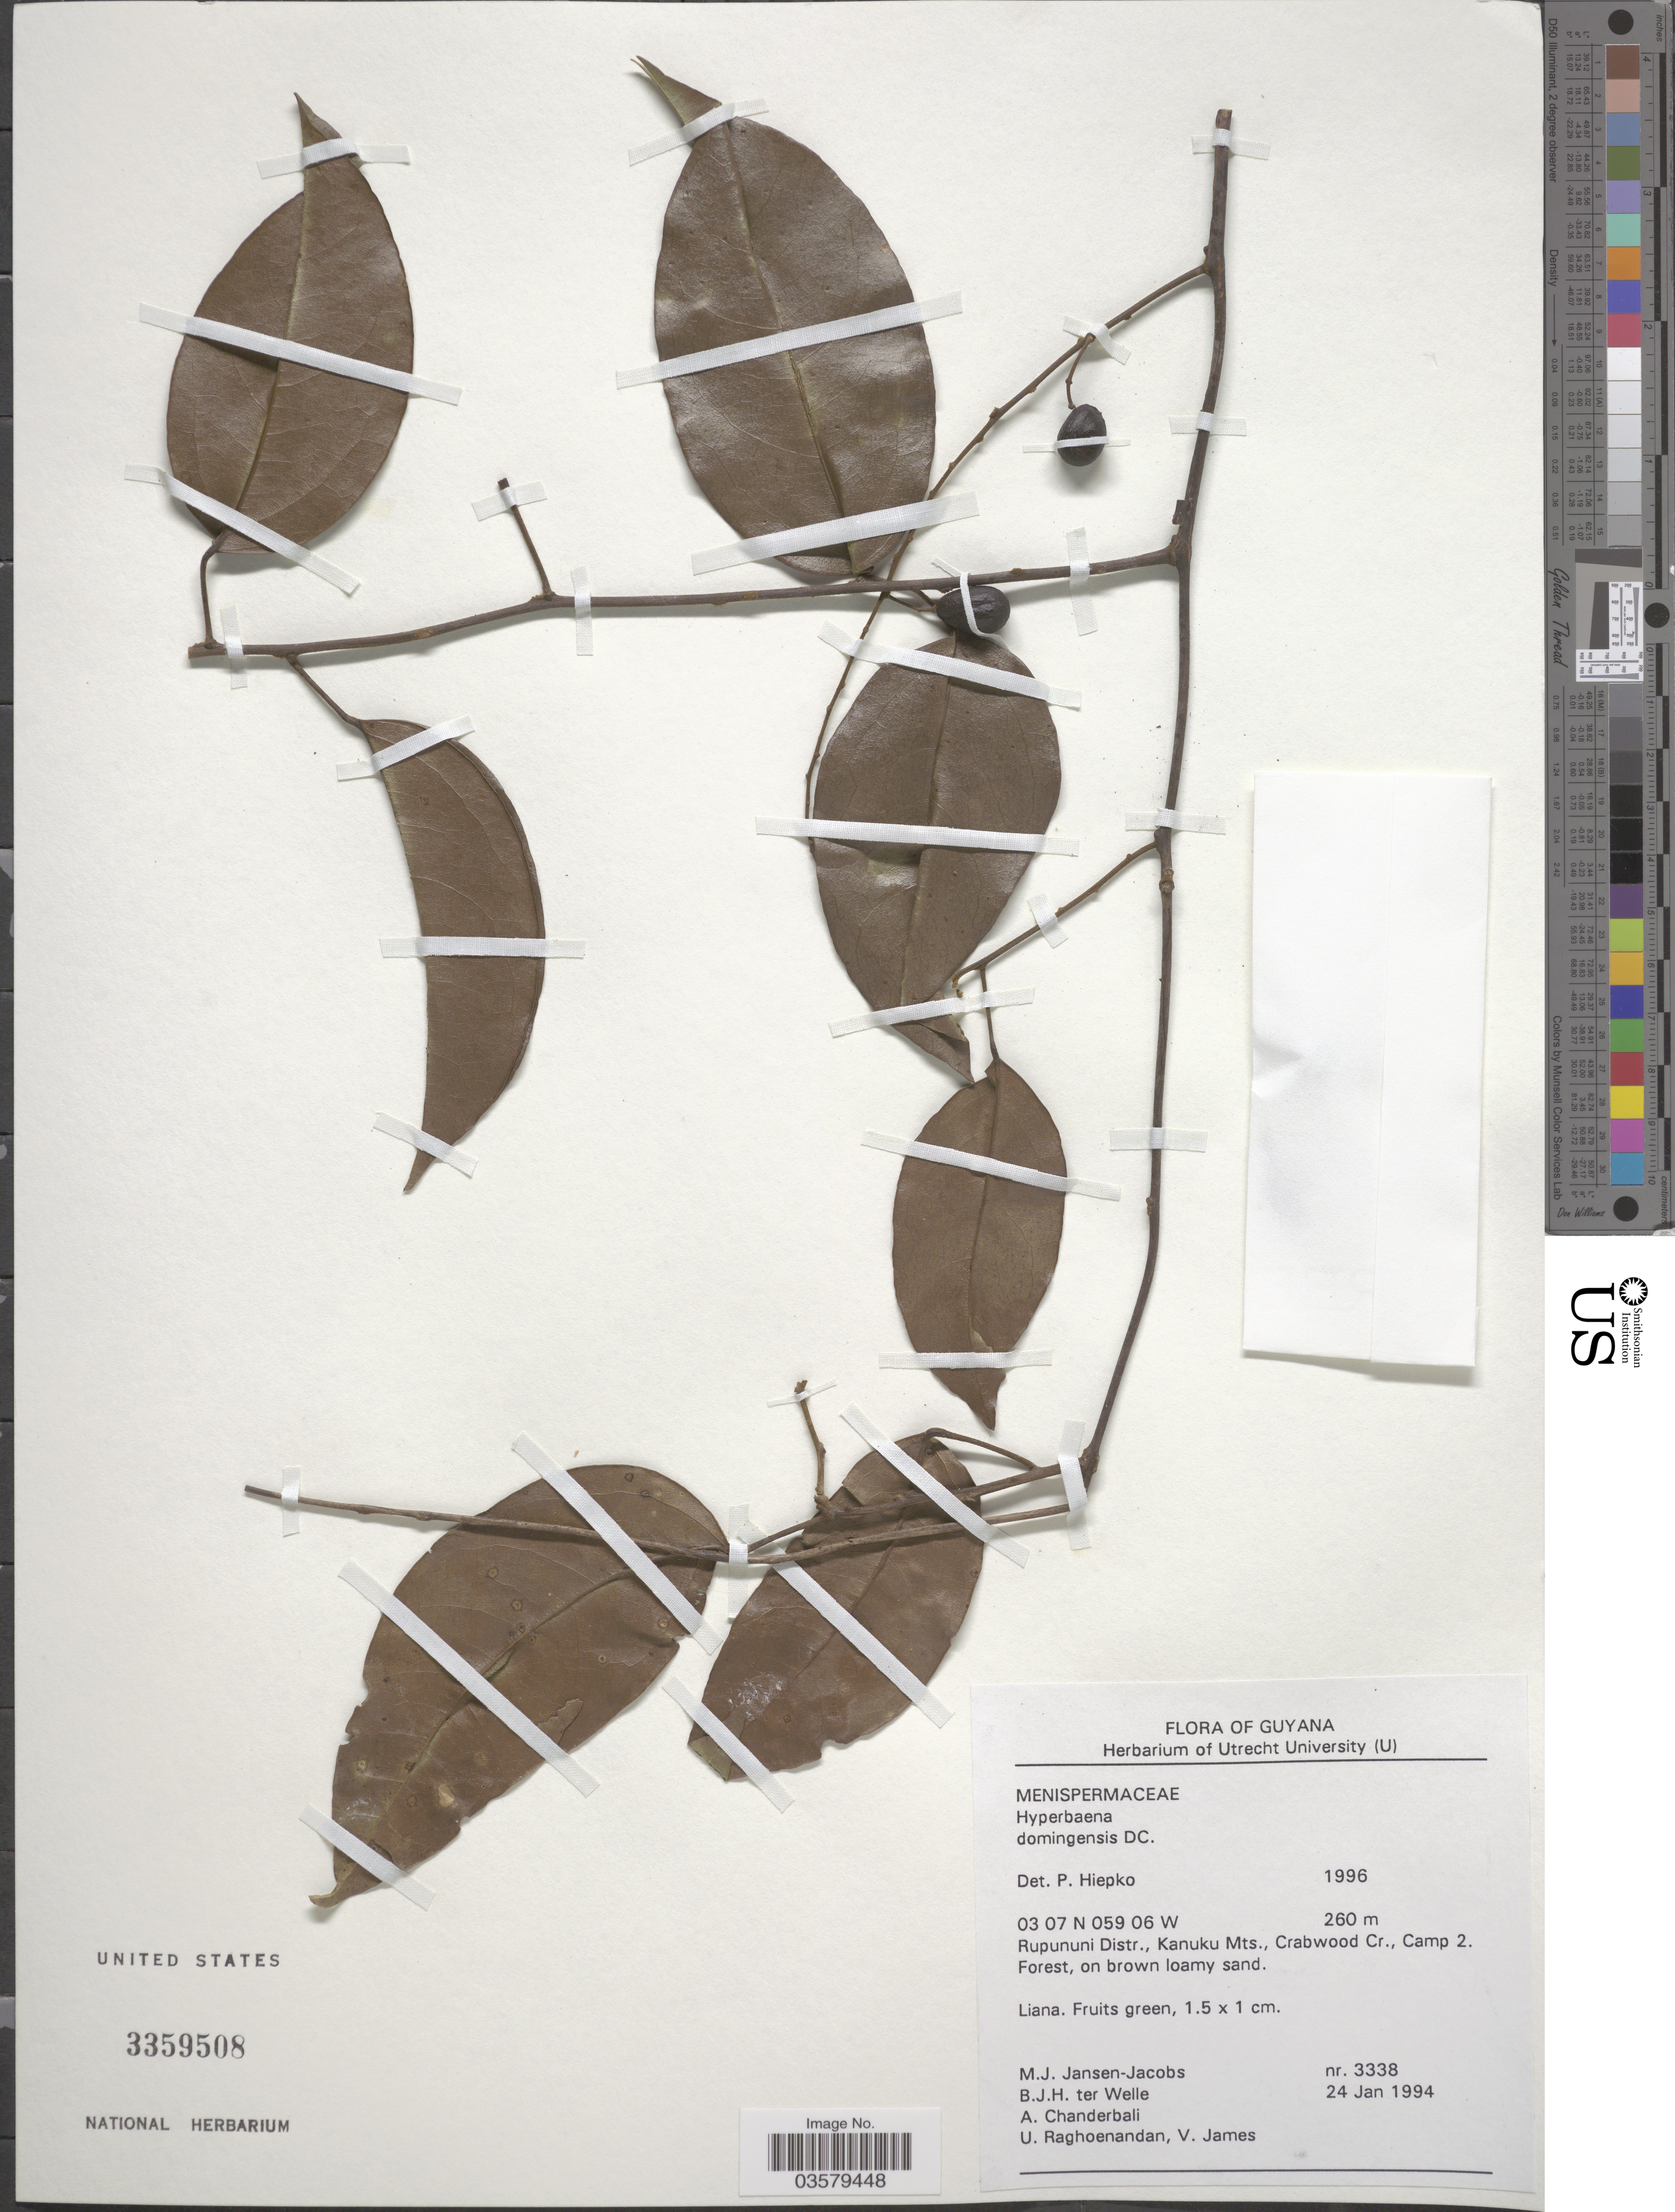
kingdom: Plantae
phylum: Tracheophyta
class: Magnoliopsida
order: Ranunculales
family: Menispermaceae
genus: Hyperbaena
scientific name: Hyperbaena domingensis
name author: (DC.) Benth.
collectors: M. J. Jansen-Jacobs, B. Welle, A. S. Chanderbali, U. Raghoenandan & V. James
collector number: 3338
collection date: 1994-01-24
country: Guyana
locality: Rupununi Distr., Kanuku Mts., Crabwood Cr., Camp 2.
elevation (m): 260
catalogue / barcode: US 3359508